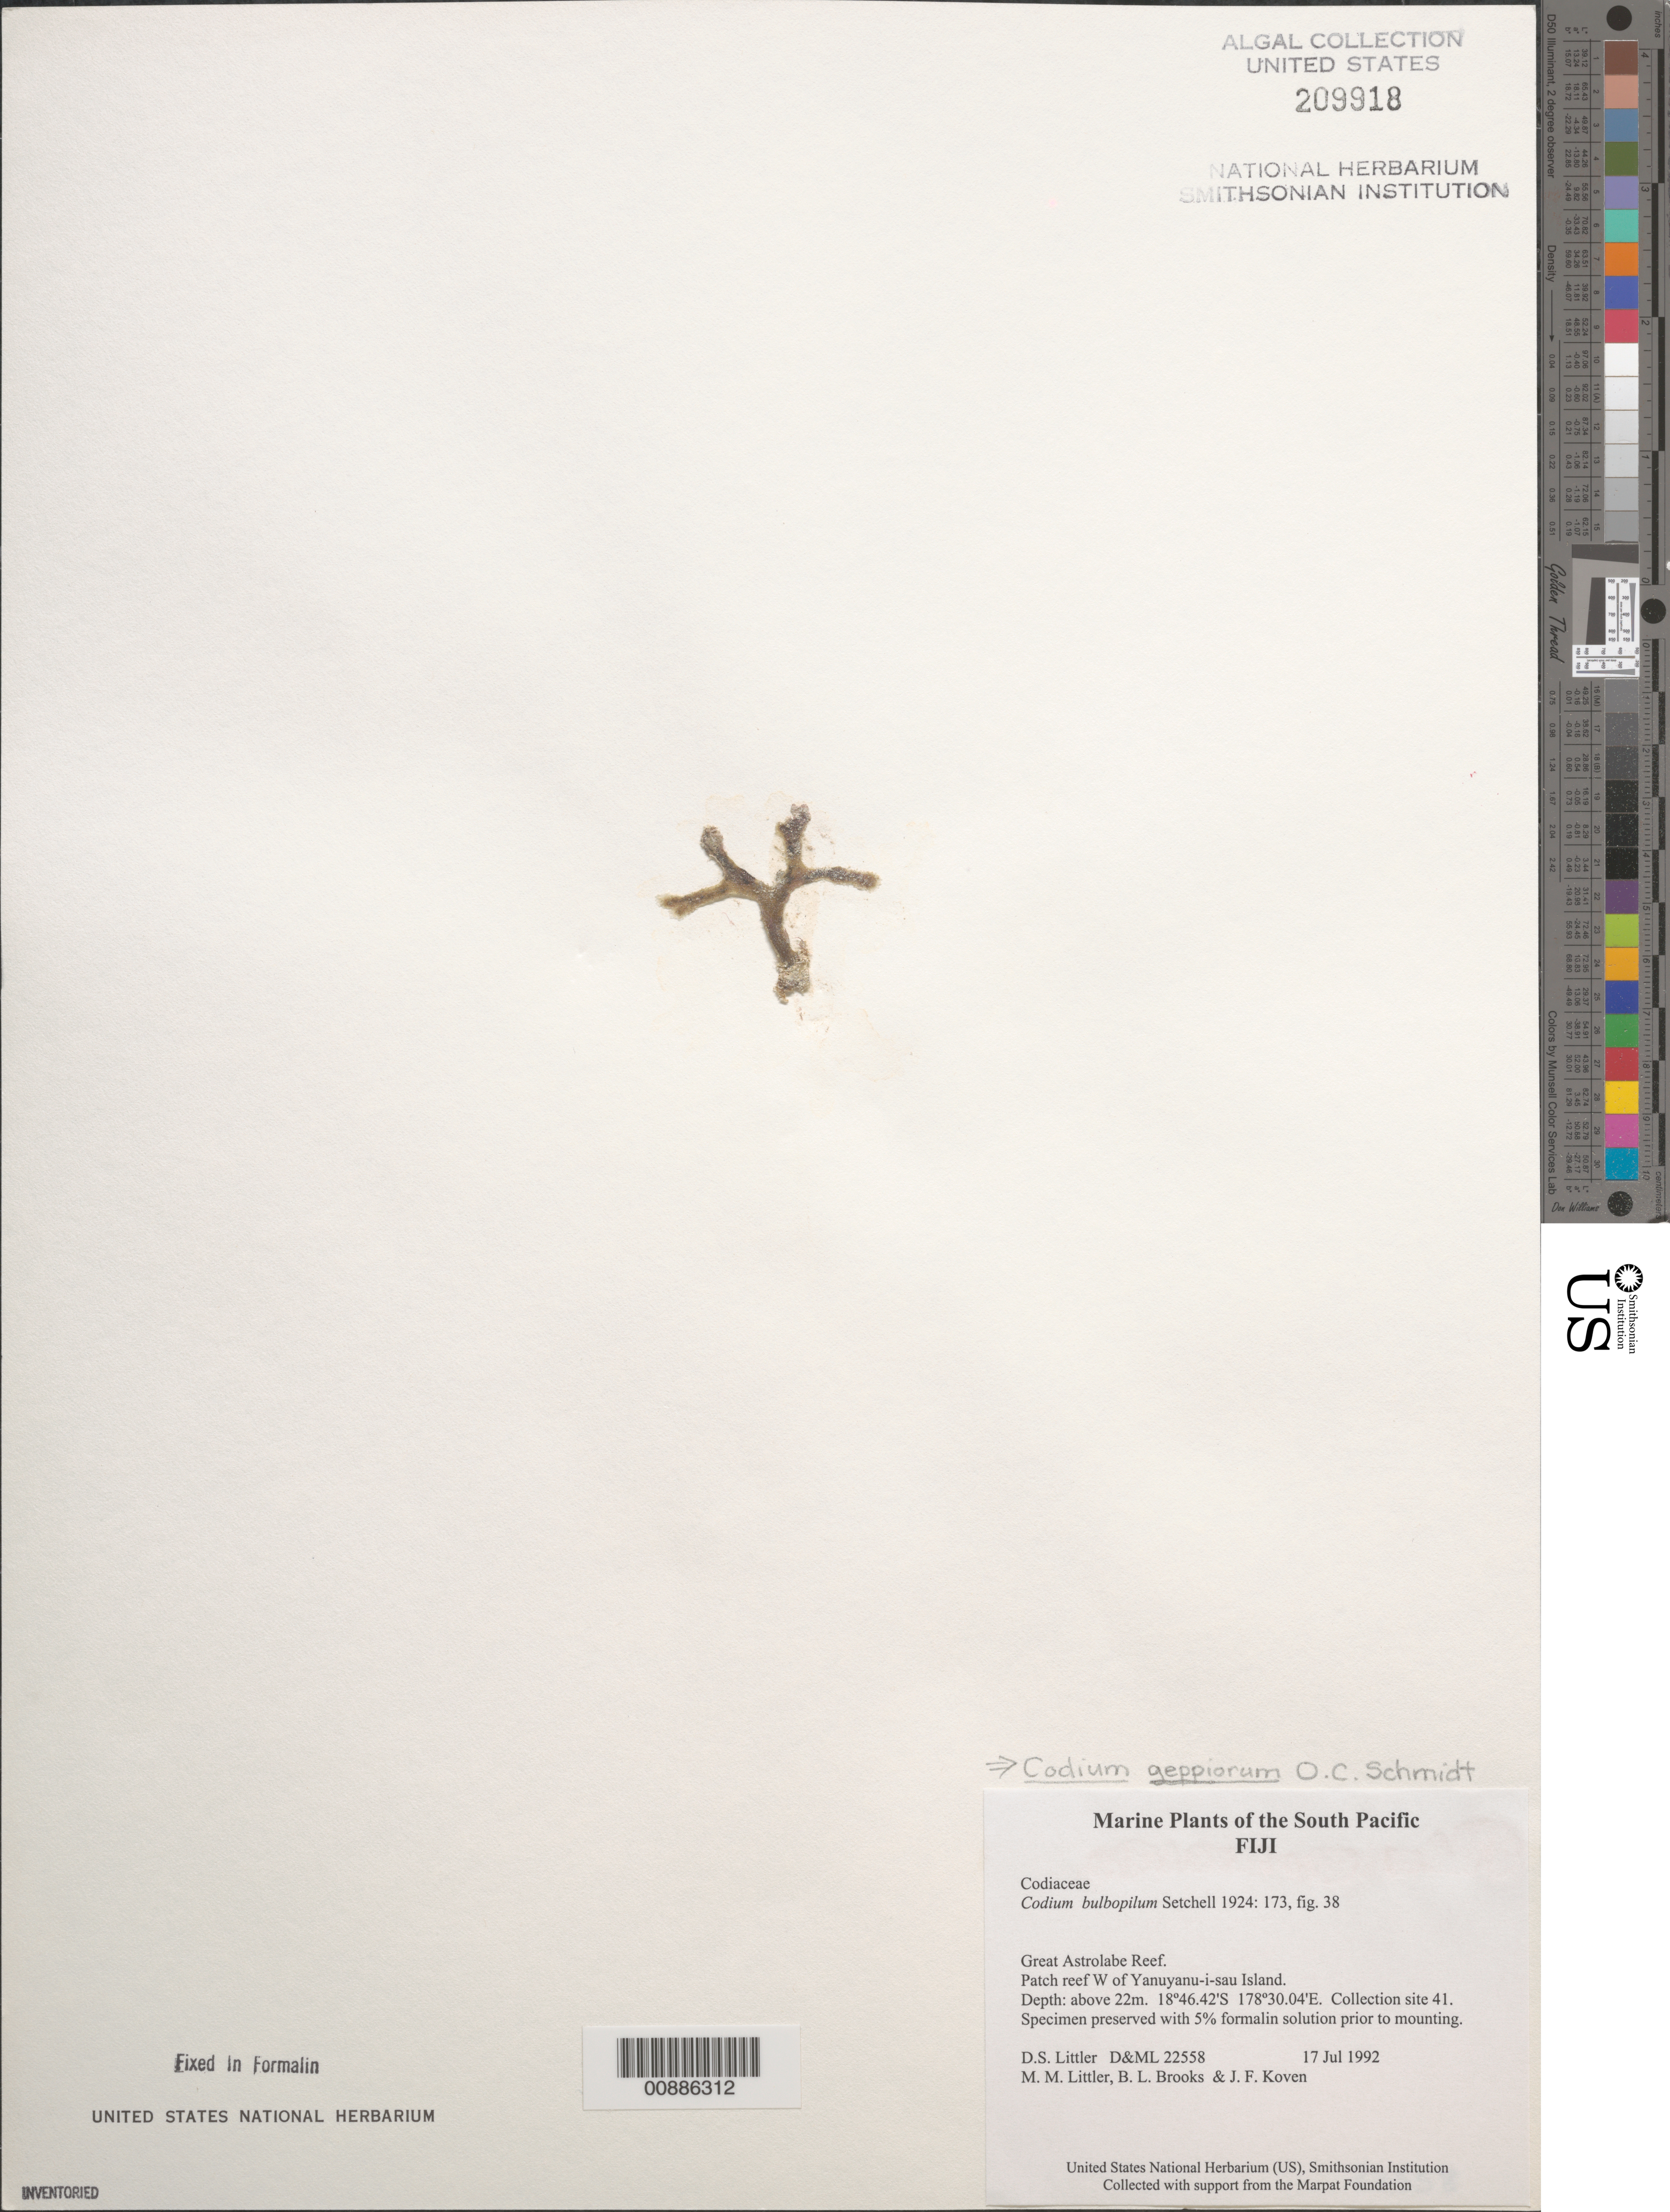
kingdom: Plantae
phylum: Chlorophyta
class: Ulvophyceae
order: Bryopsidales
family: Codiaceae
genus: Codium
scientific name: Codium geppiorum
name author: O.C. Schmidt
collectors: D. S. Littler, M. M. Littler, B. Brooks & J. Koven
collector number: D&ML 22558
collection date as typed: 17 Jul 1992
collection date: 1992-07-17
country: Fiji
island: Great Astrolabe Reef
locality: Great Astrolabe Reef, patch reef west of Yanuyanu-i-sau Island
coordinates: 18 46.42'S, 178 30.04'E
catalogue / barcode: US 209918